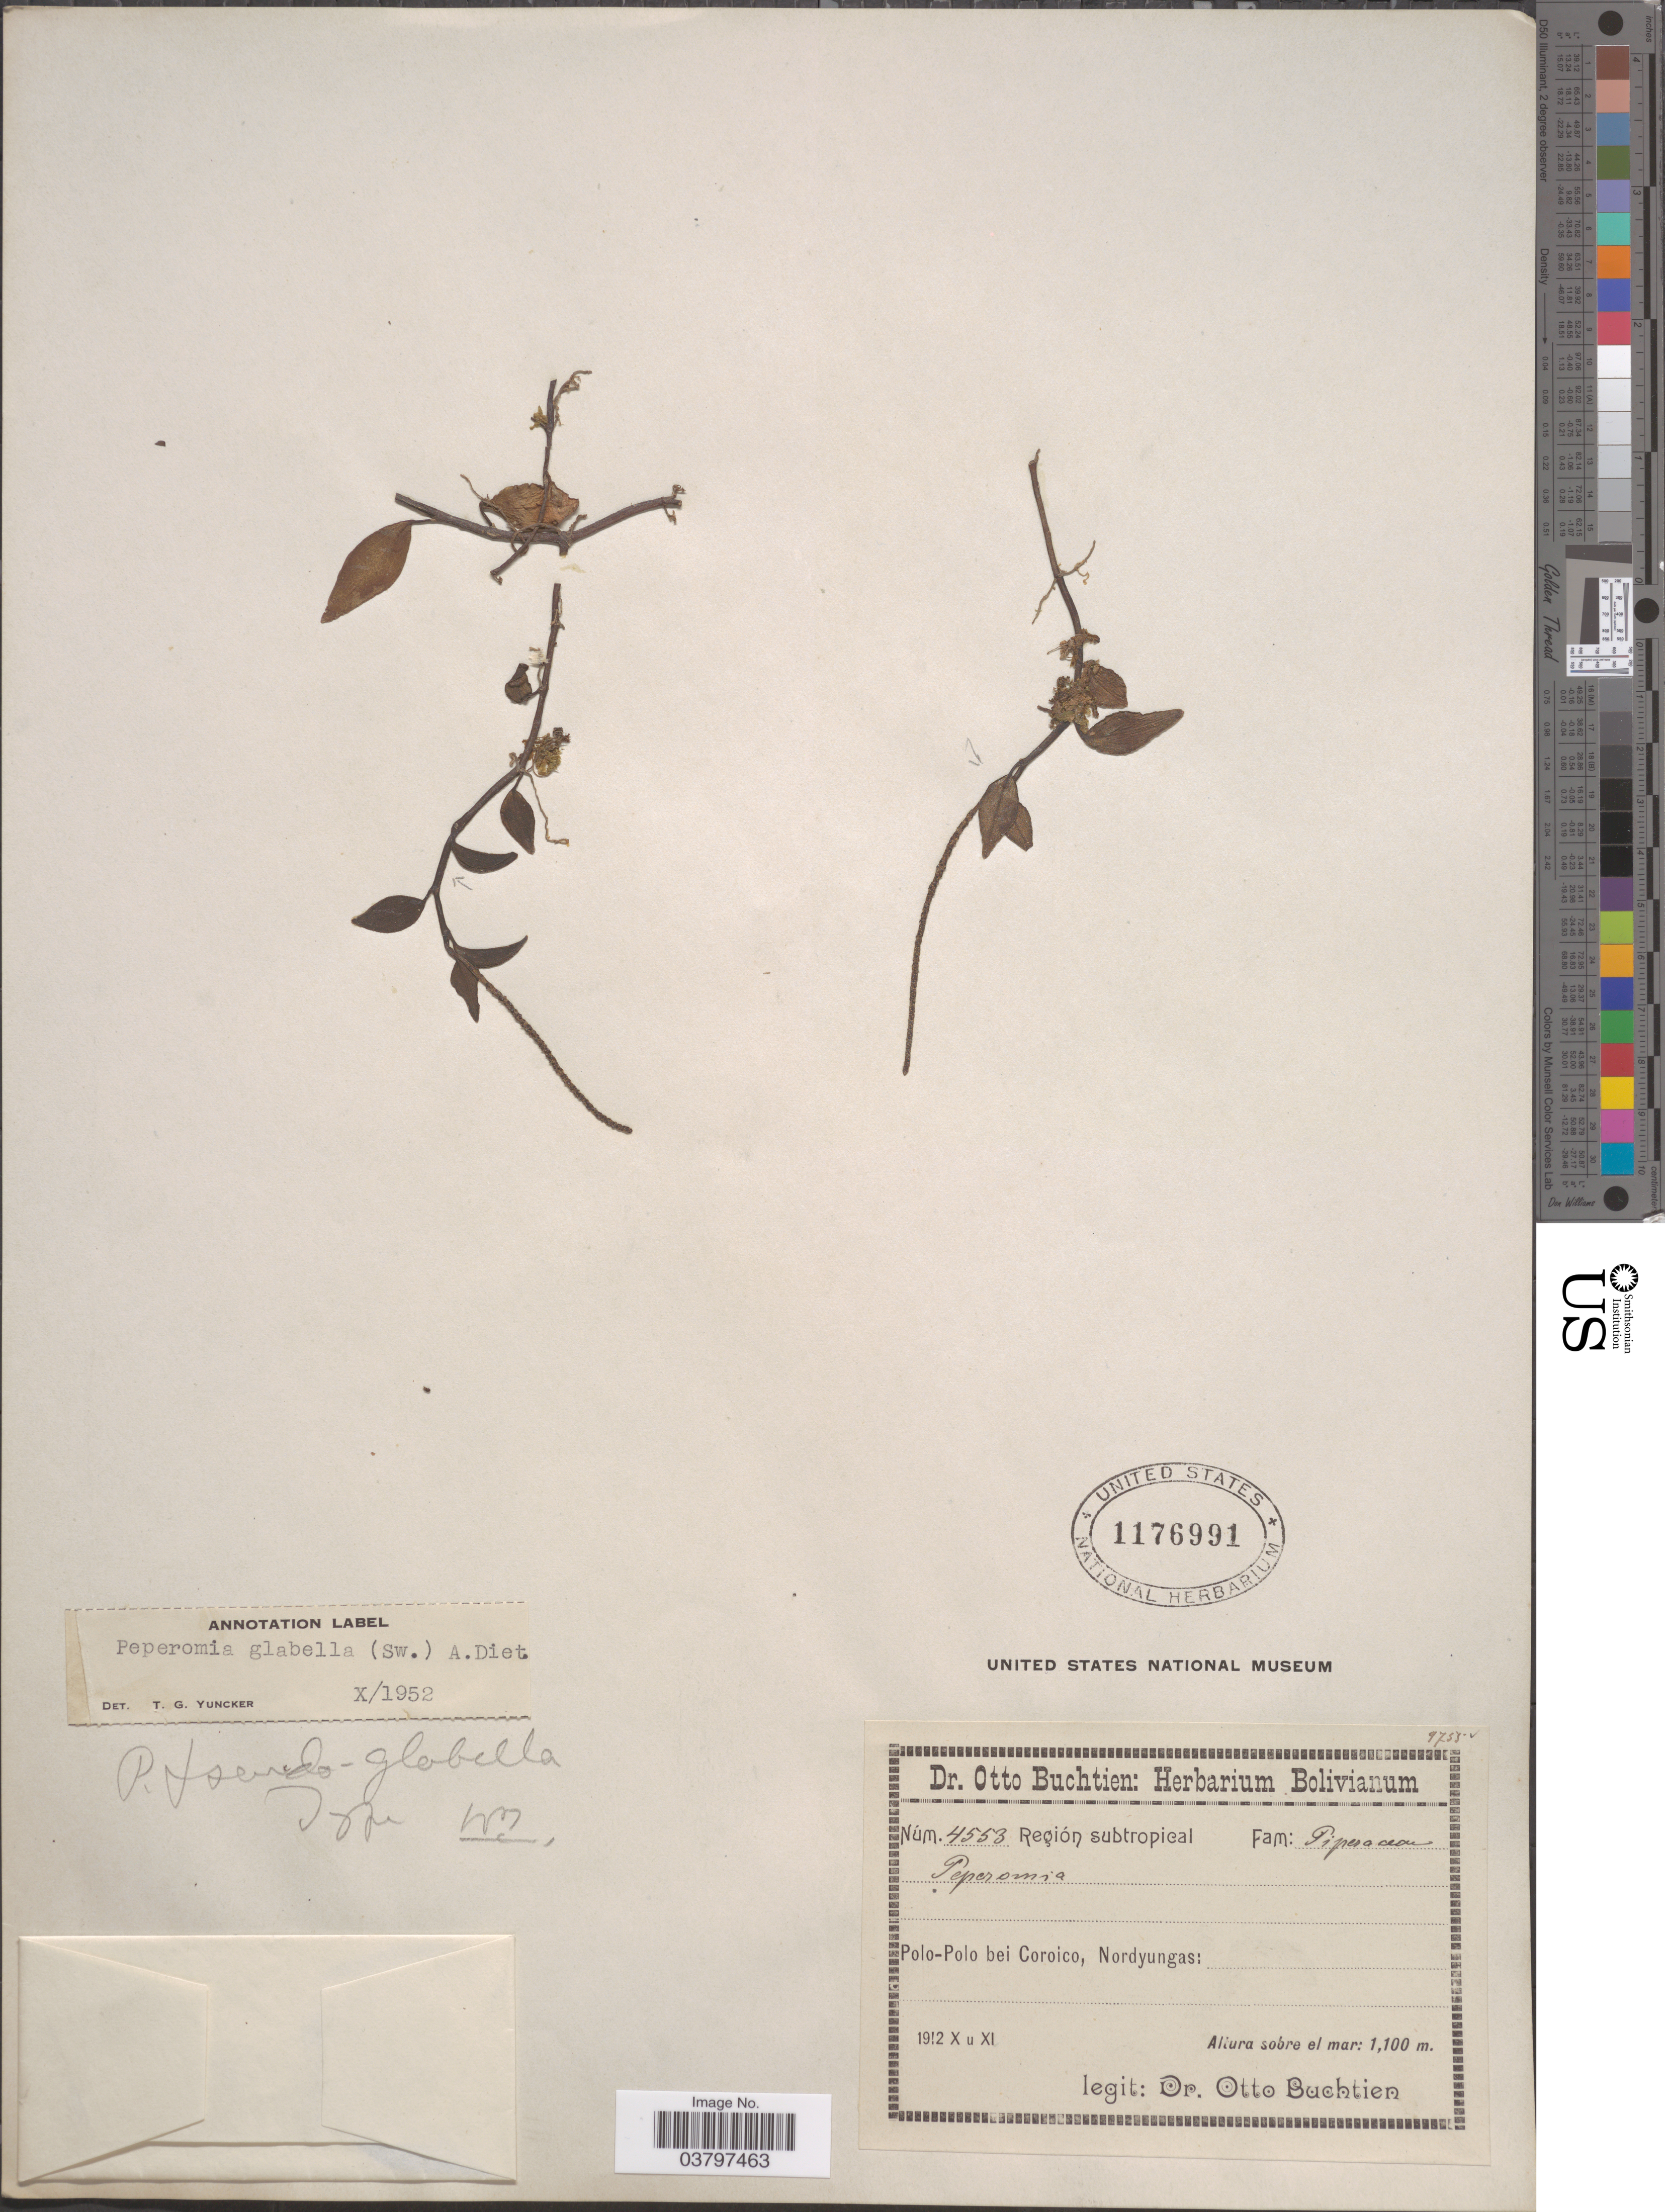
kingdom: Plantae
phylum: Tracheophyta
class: Magnoliopsida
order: Piperales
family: Piperaceae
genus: Peperomia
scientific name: Peperomia glabella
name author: (Sw.) A. Dietr.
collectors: O. Buchtien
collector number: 4553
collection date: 1912-10/1912-11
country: Bolivia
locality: Región subtropical. Polo-Polo bei Coroico, Nordyungas.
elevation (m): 1100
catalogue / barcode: US 1176991